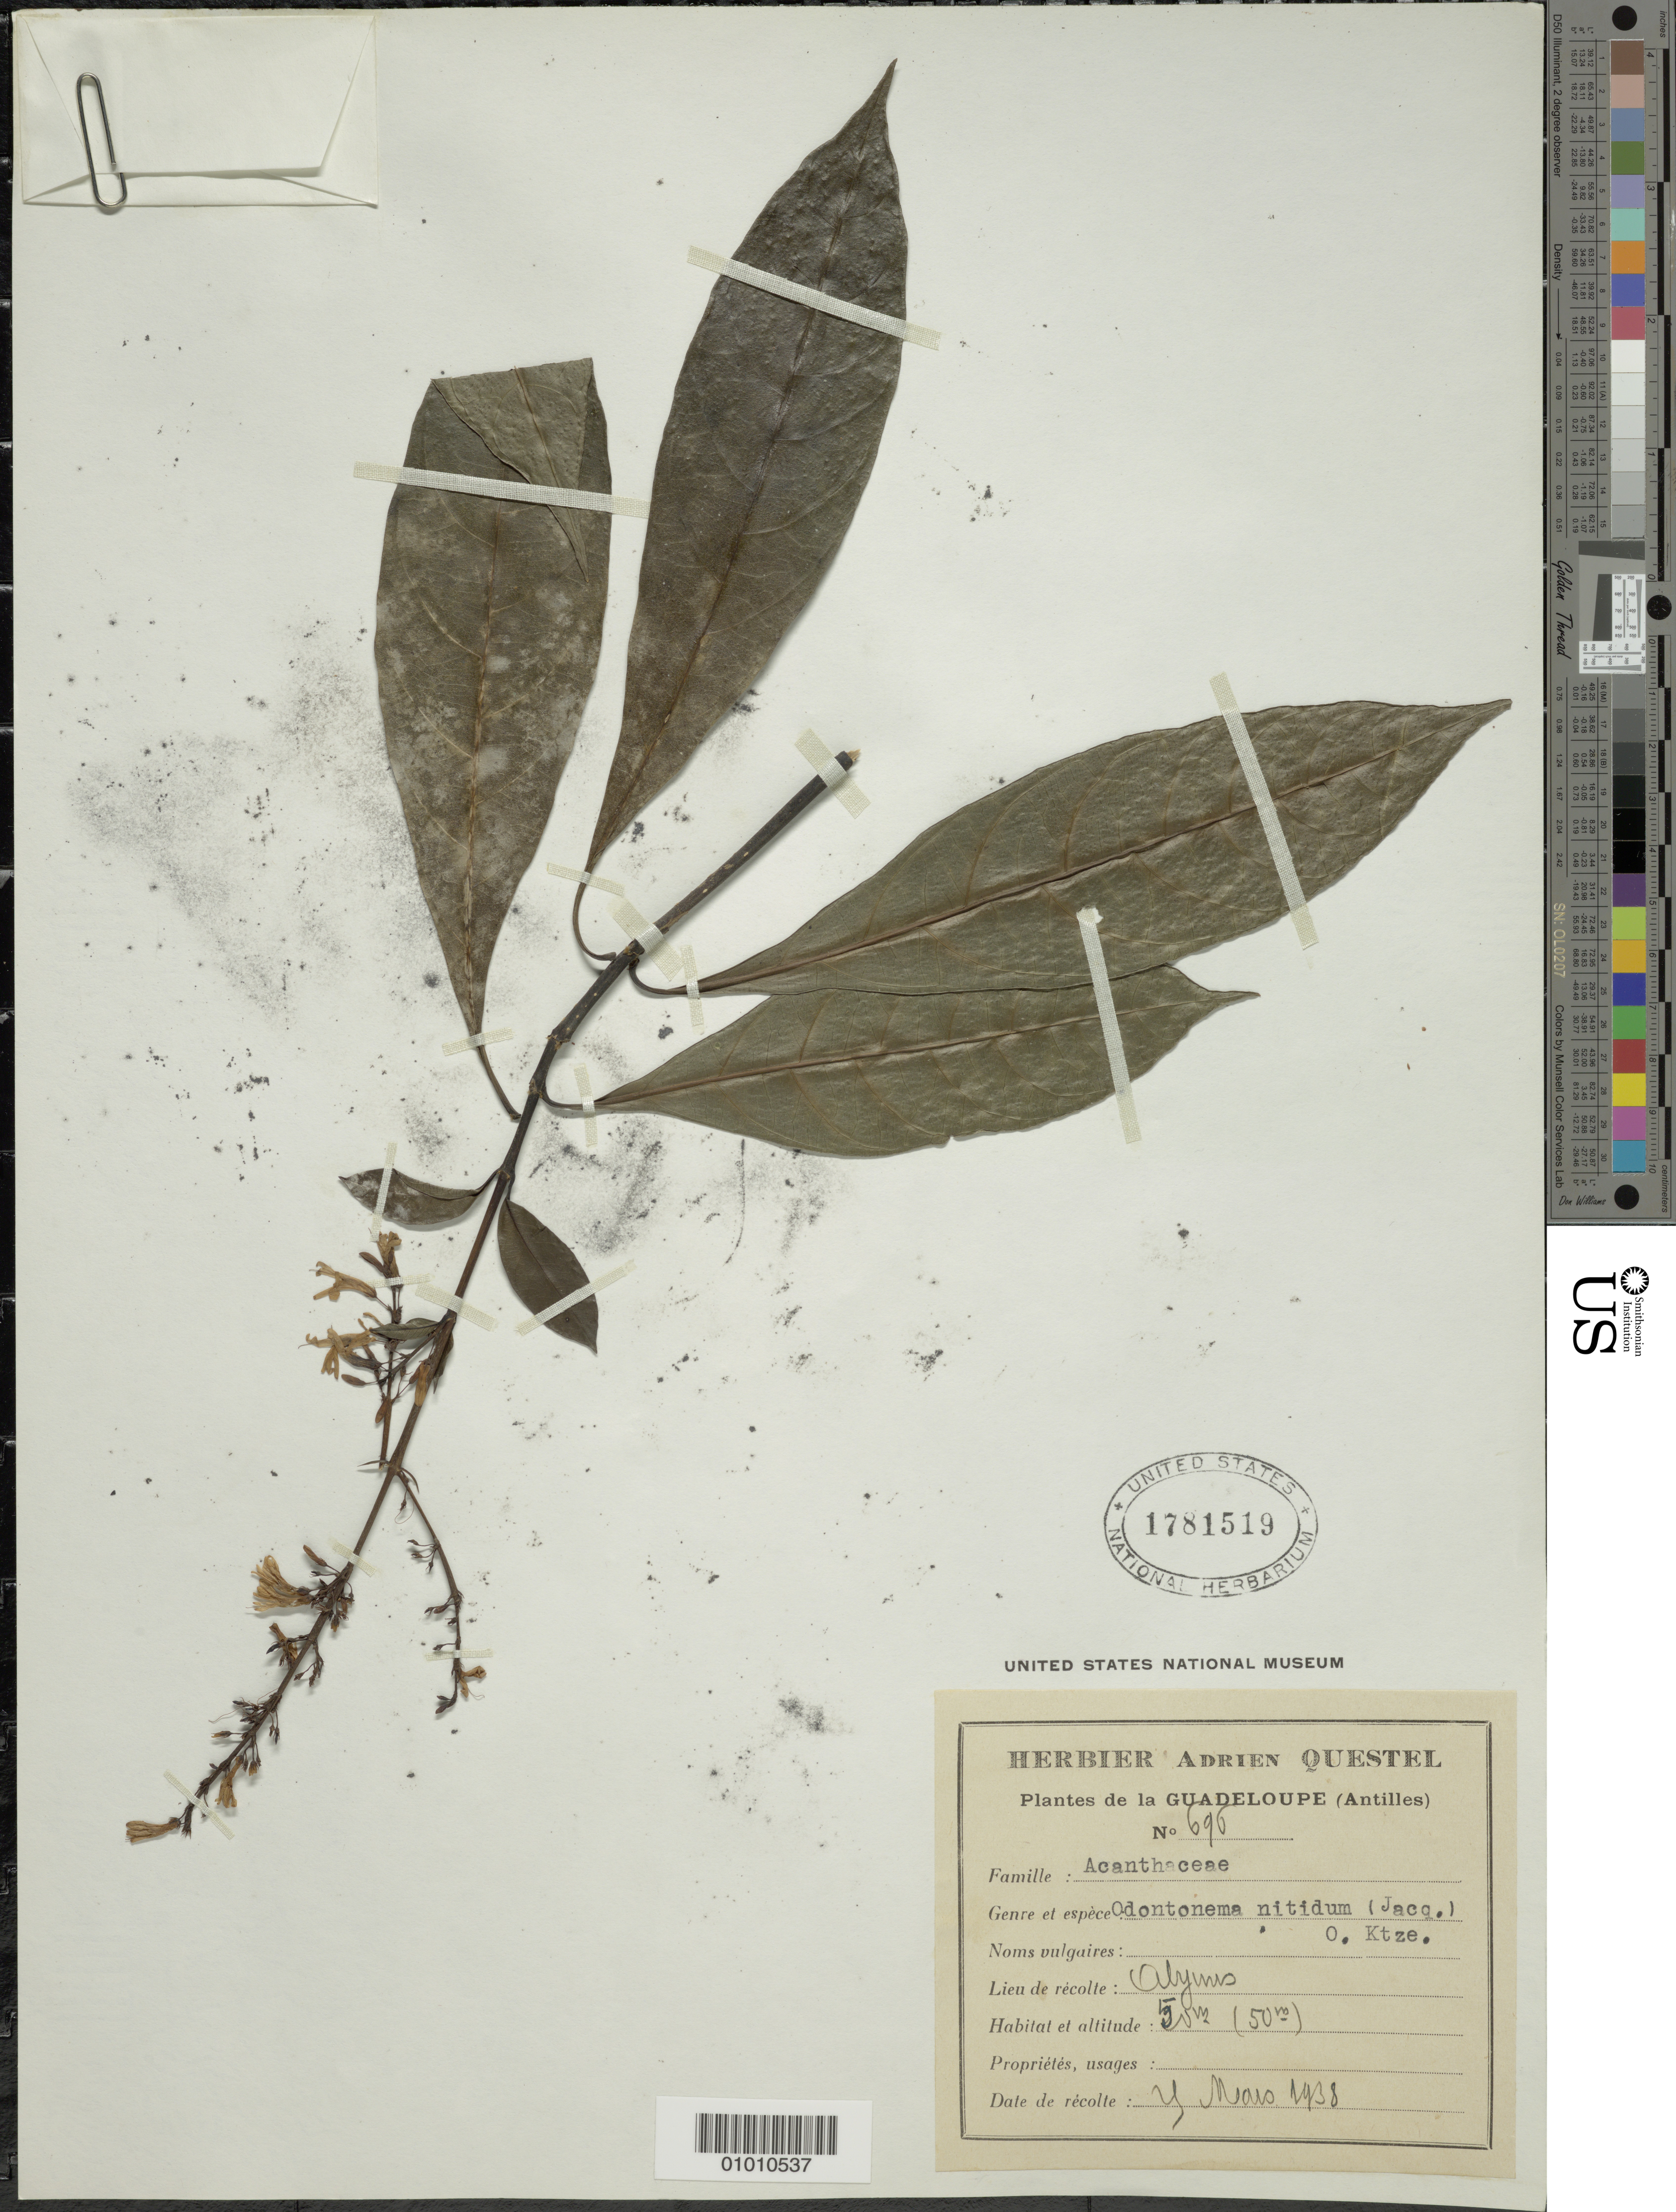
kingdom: Plantae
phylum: Tracheophyta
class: Magnoliopsida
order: Lamiales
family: Acanthaceae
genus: Odontonema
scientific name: Odontonema nitidum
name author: (Jacq.) Kuntze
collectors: A. Questel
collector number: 696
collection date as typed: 25 Mar 1938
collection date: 1938-03-25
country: Guadeloupe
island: Grande Terre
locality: Abymes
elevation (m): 50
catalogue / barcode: US 1781519